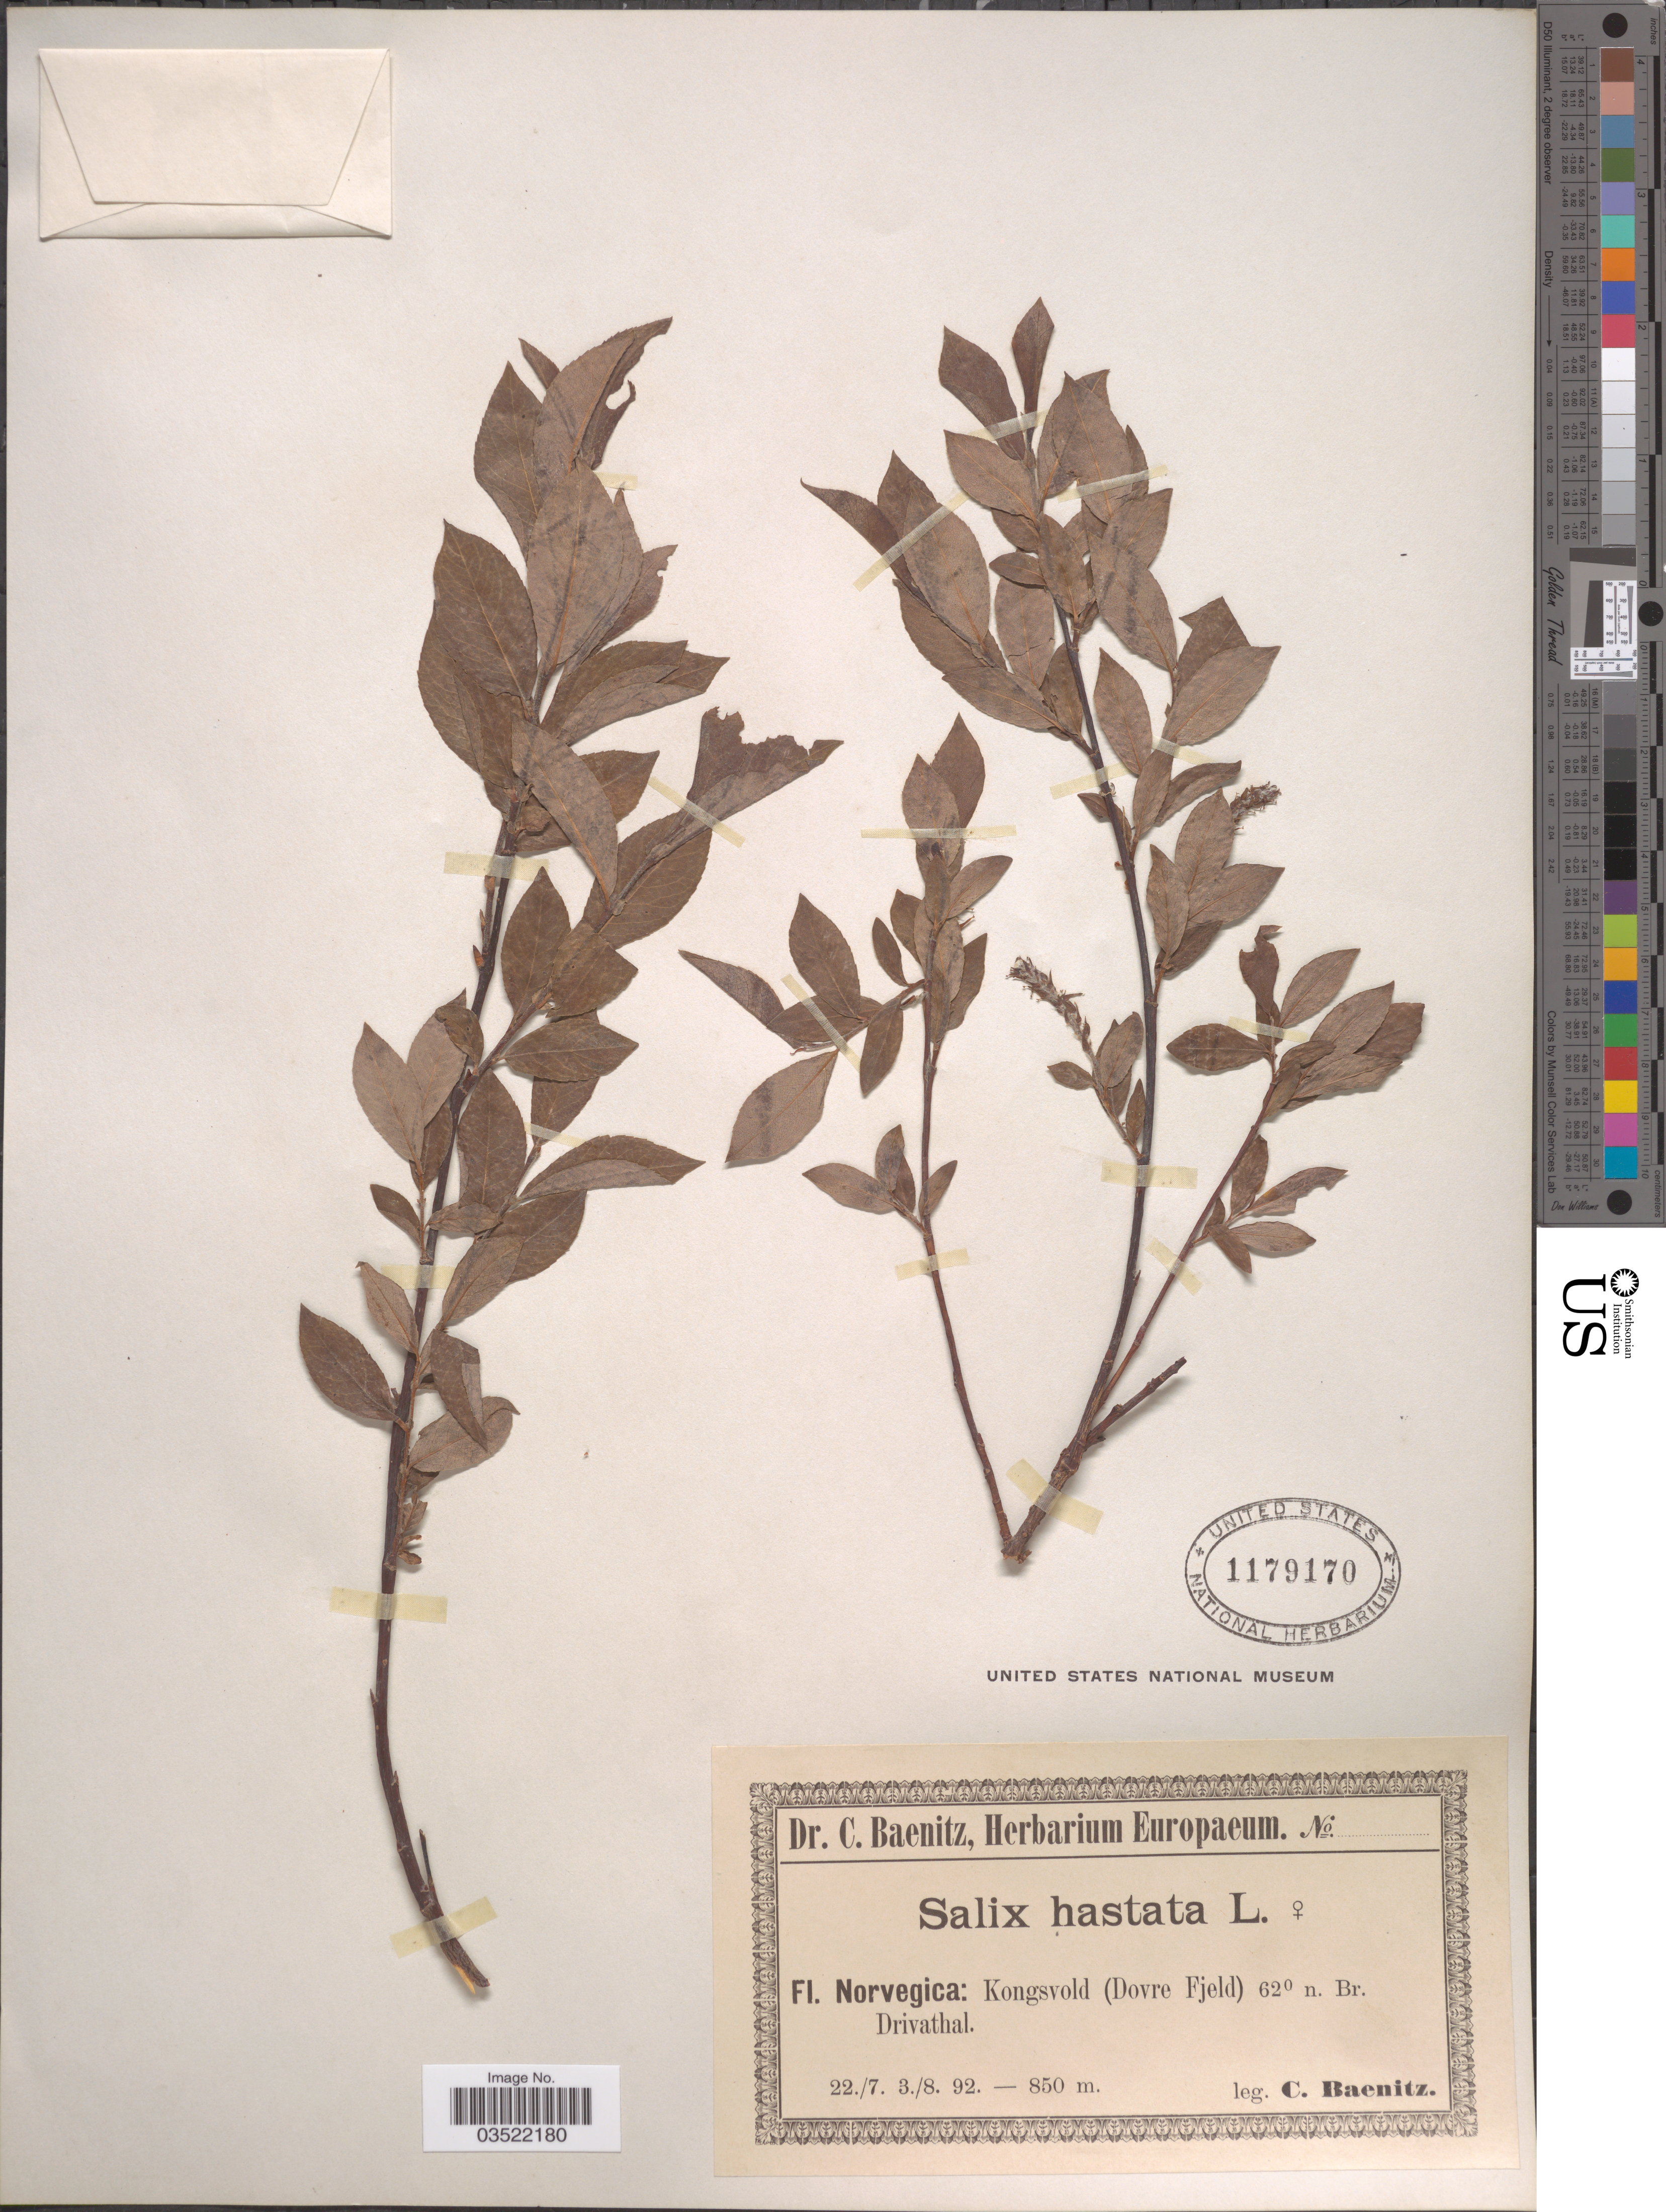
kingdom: Plantae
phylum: Tracheophyta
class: Magnoliopsida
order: Malpighiales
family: Salicaceae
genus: Salix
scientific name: Salix hastata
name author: L.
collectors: C. G. Baenitz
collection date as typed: Transcribed d/m/y: 22/7/92 to 3/8/92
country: Norway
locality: Norvegica: Kongsvold (Dovre Fjeld). Br. Drivathal.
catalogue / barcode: US 1179170